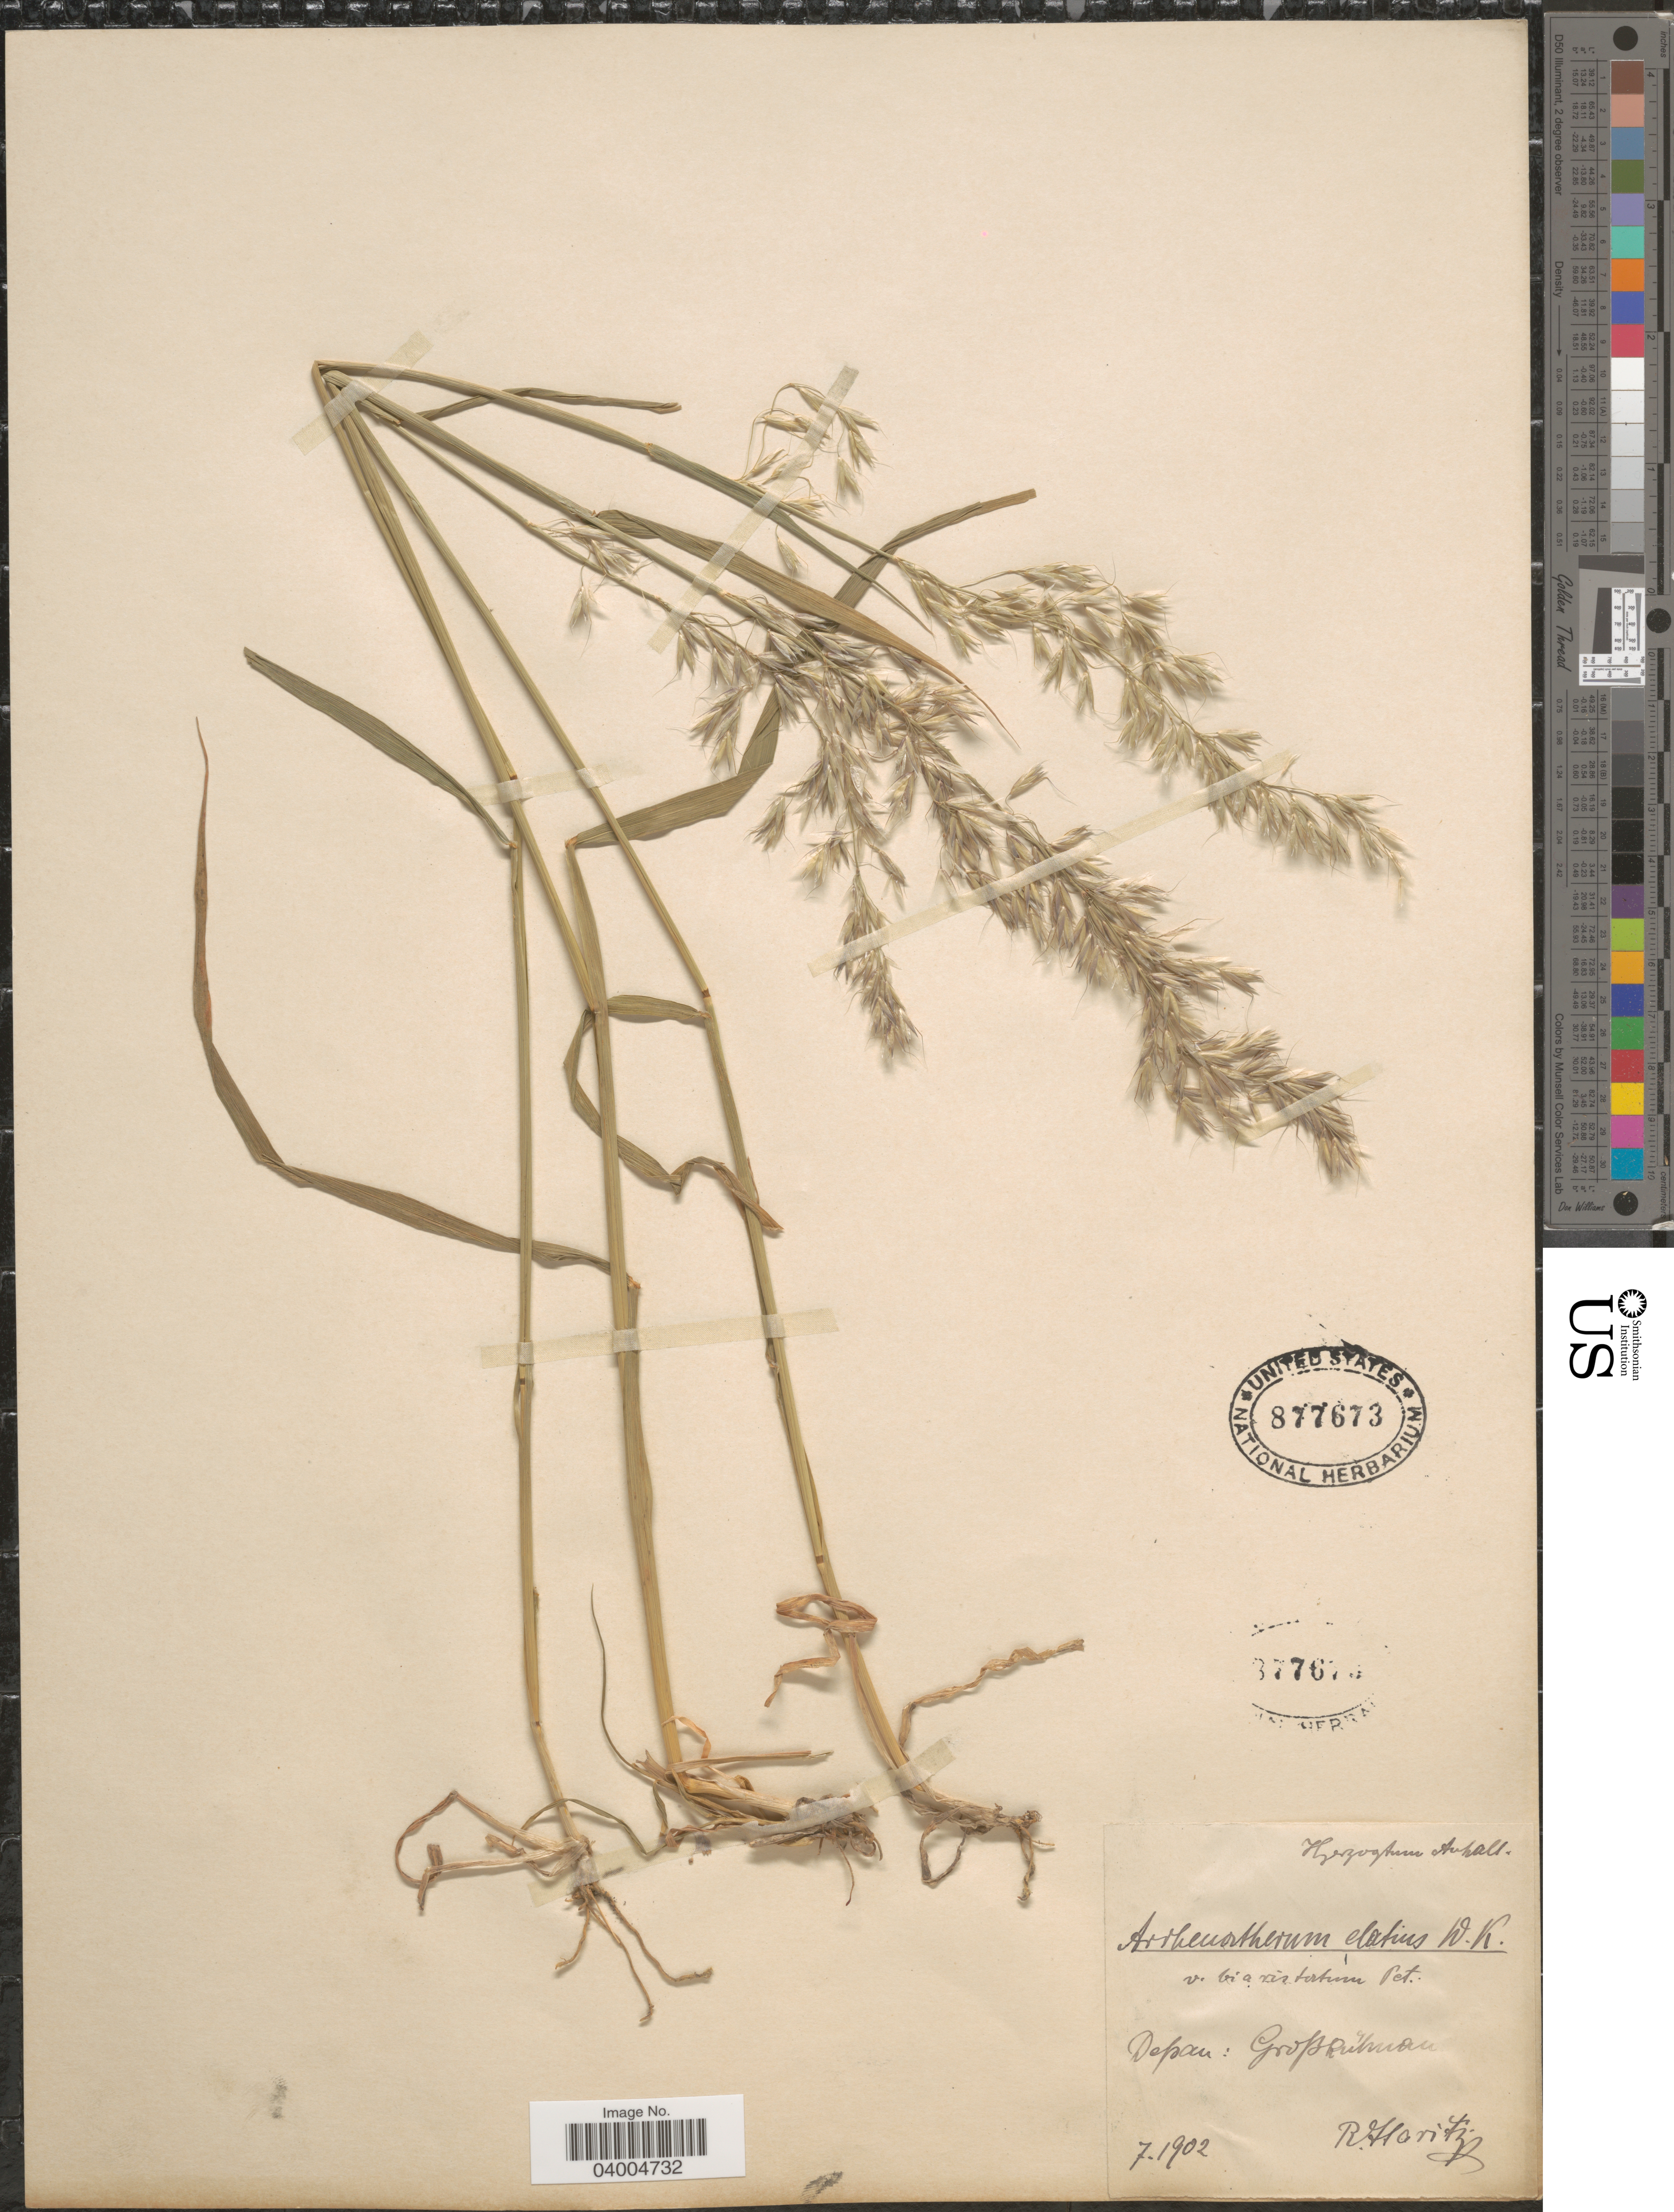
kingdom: Plantae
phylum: Tracheophyta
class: Liliopsida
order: Poales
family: Poaceae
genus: Arrhenatherum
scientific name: Arrhenatherum elatius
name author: (L.) J. Presl & C. Presl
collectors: R. Haritz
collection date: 1902-07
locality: Depan: Grossruhman. [interpreted]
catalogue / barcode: US 877673